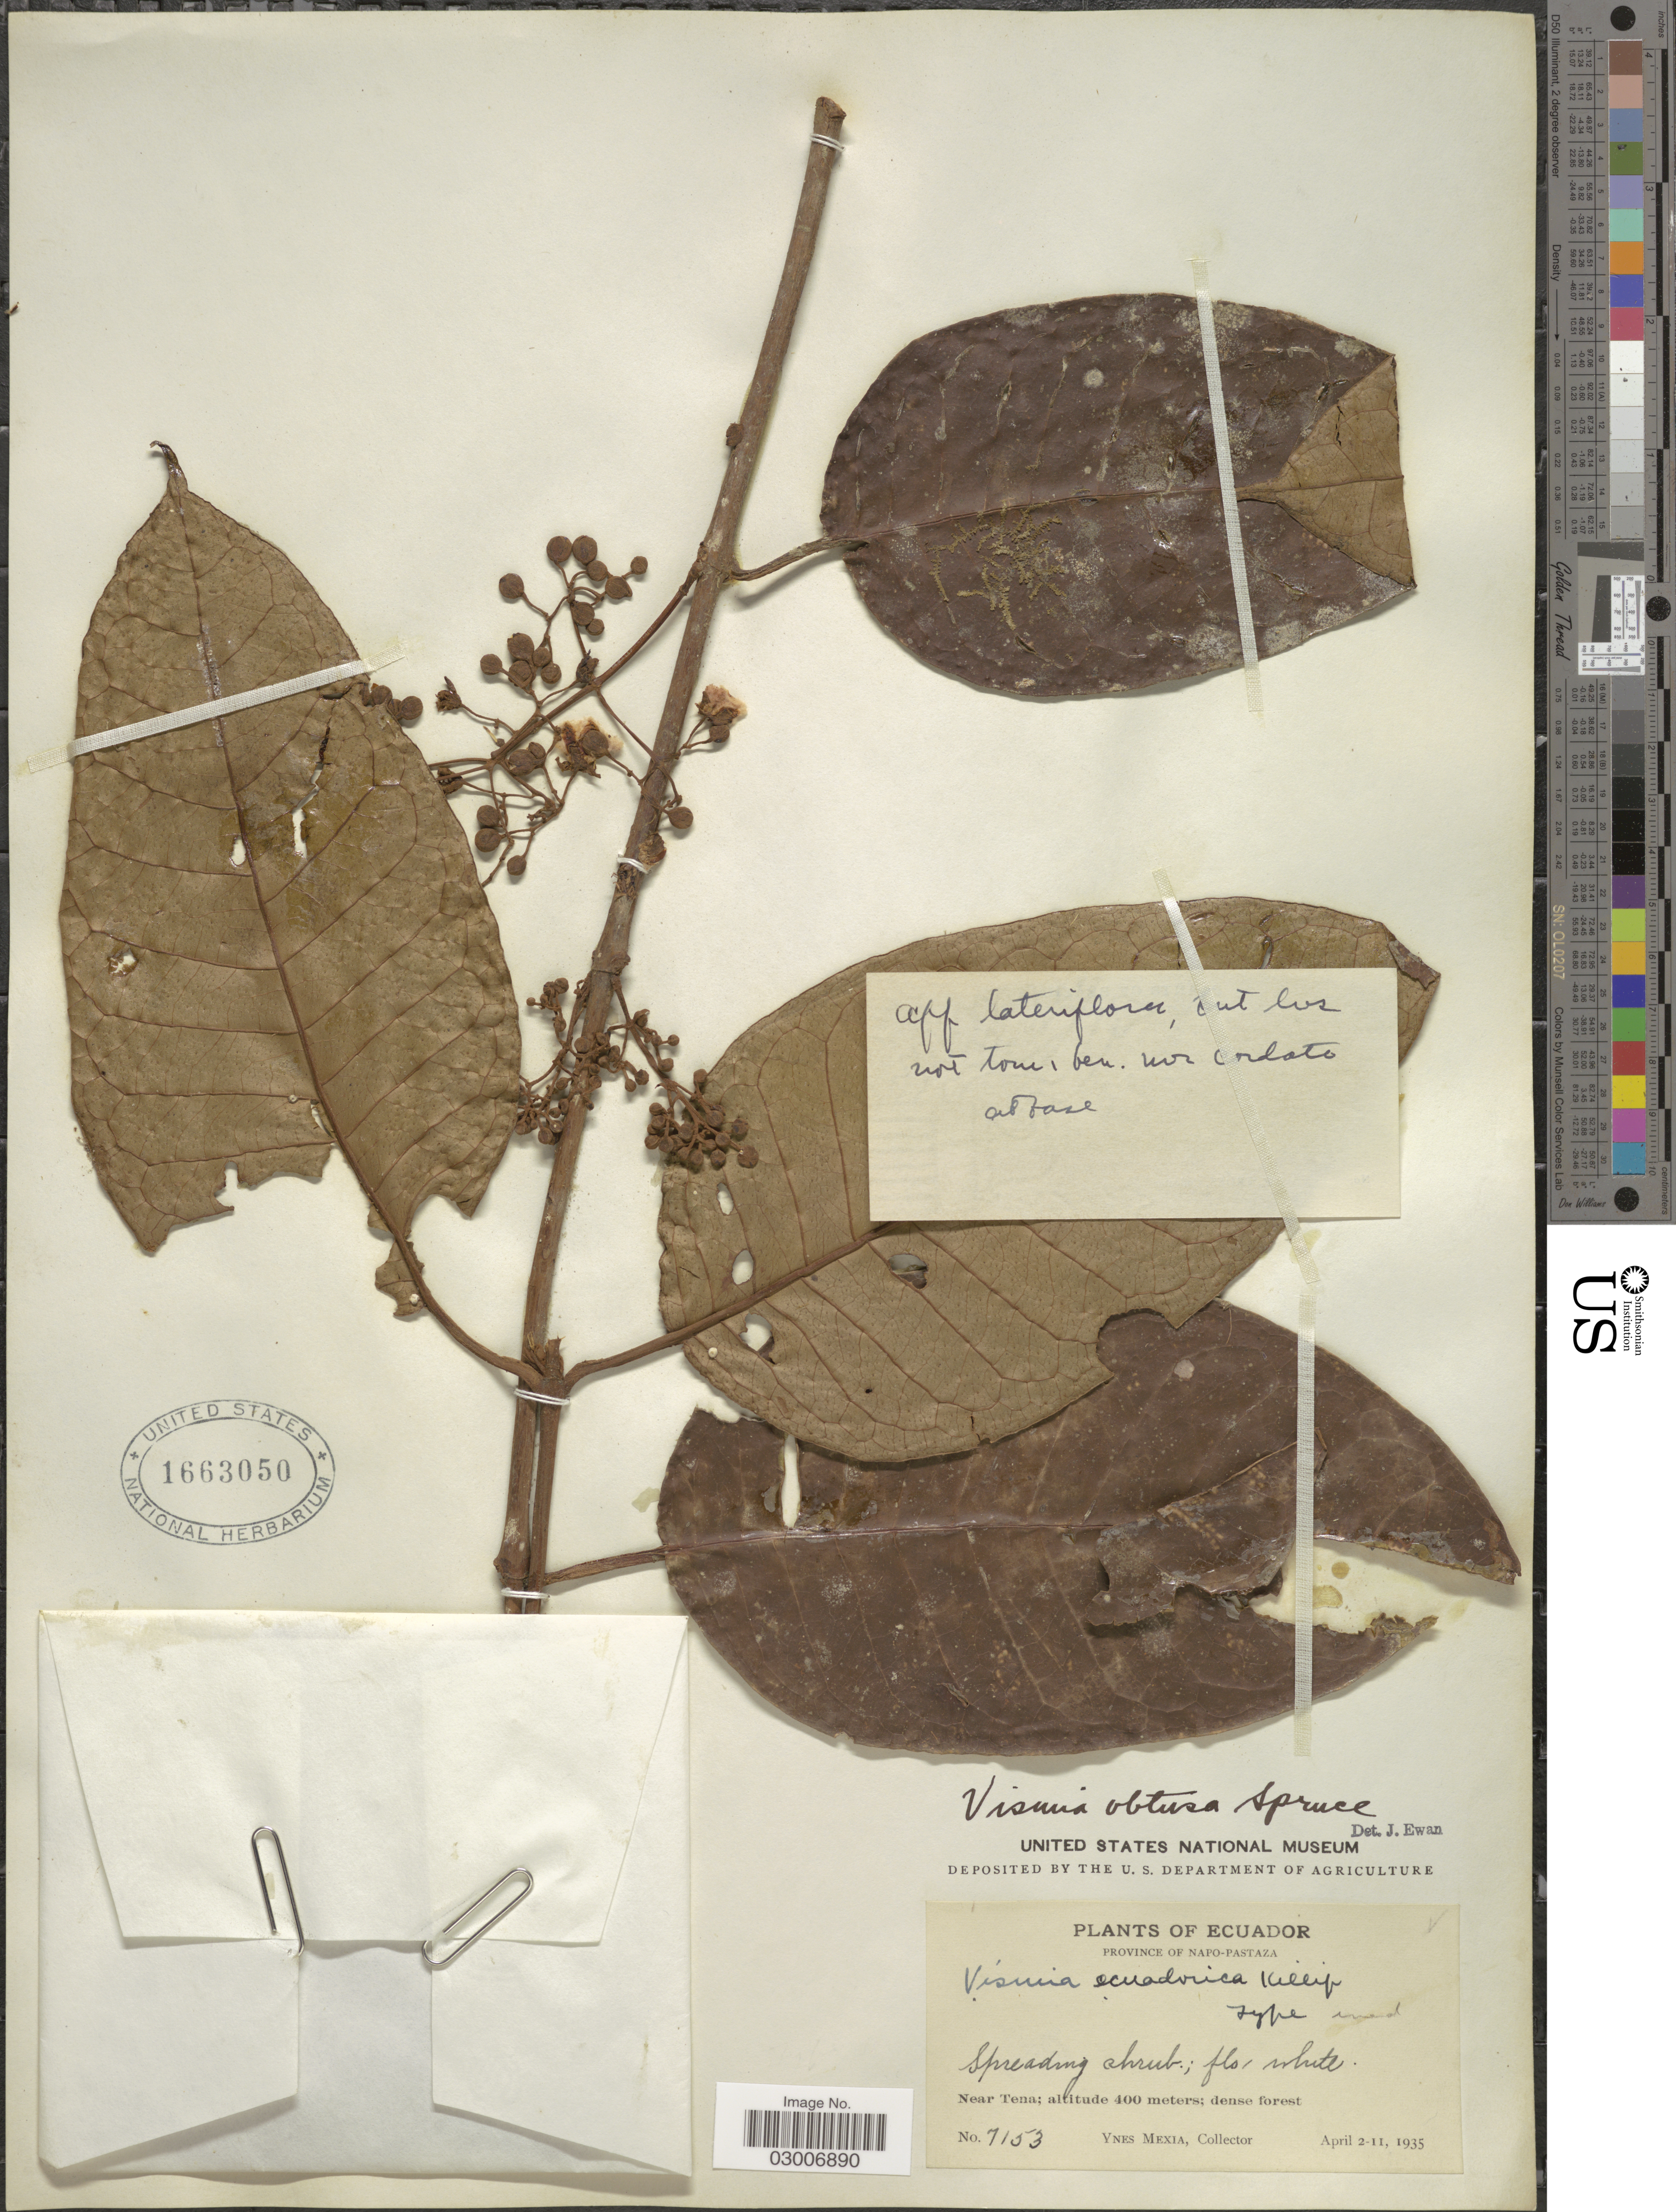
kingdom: Plantae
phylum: Tracheophyta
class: Magnoliopsida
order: Malpighiales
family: Hypericaceae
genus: Vismia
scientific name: Vismia obtusa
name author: Spruce ex Reichardt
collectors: Y. Mexia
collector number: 7153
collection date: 1935-04-02/1935-04-11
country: Ecuador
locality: Province of Napo-Pastaza. Near Tena.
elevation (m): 400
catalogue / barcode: US 1663050